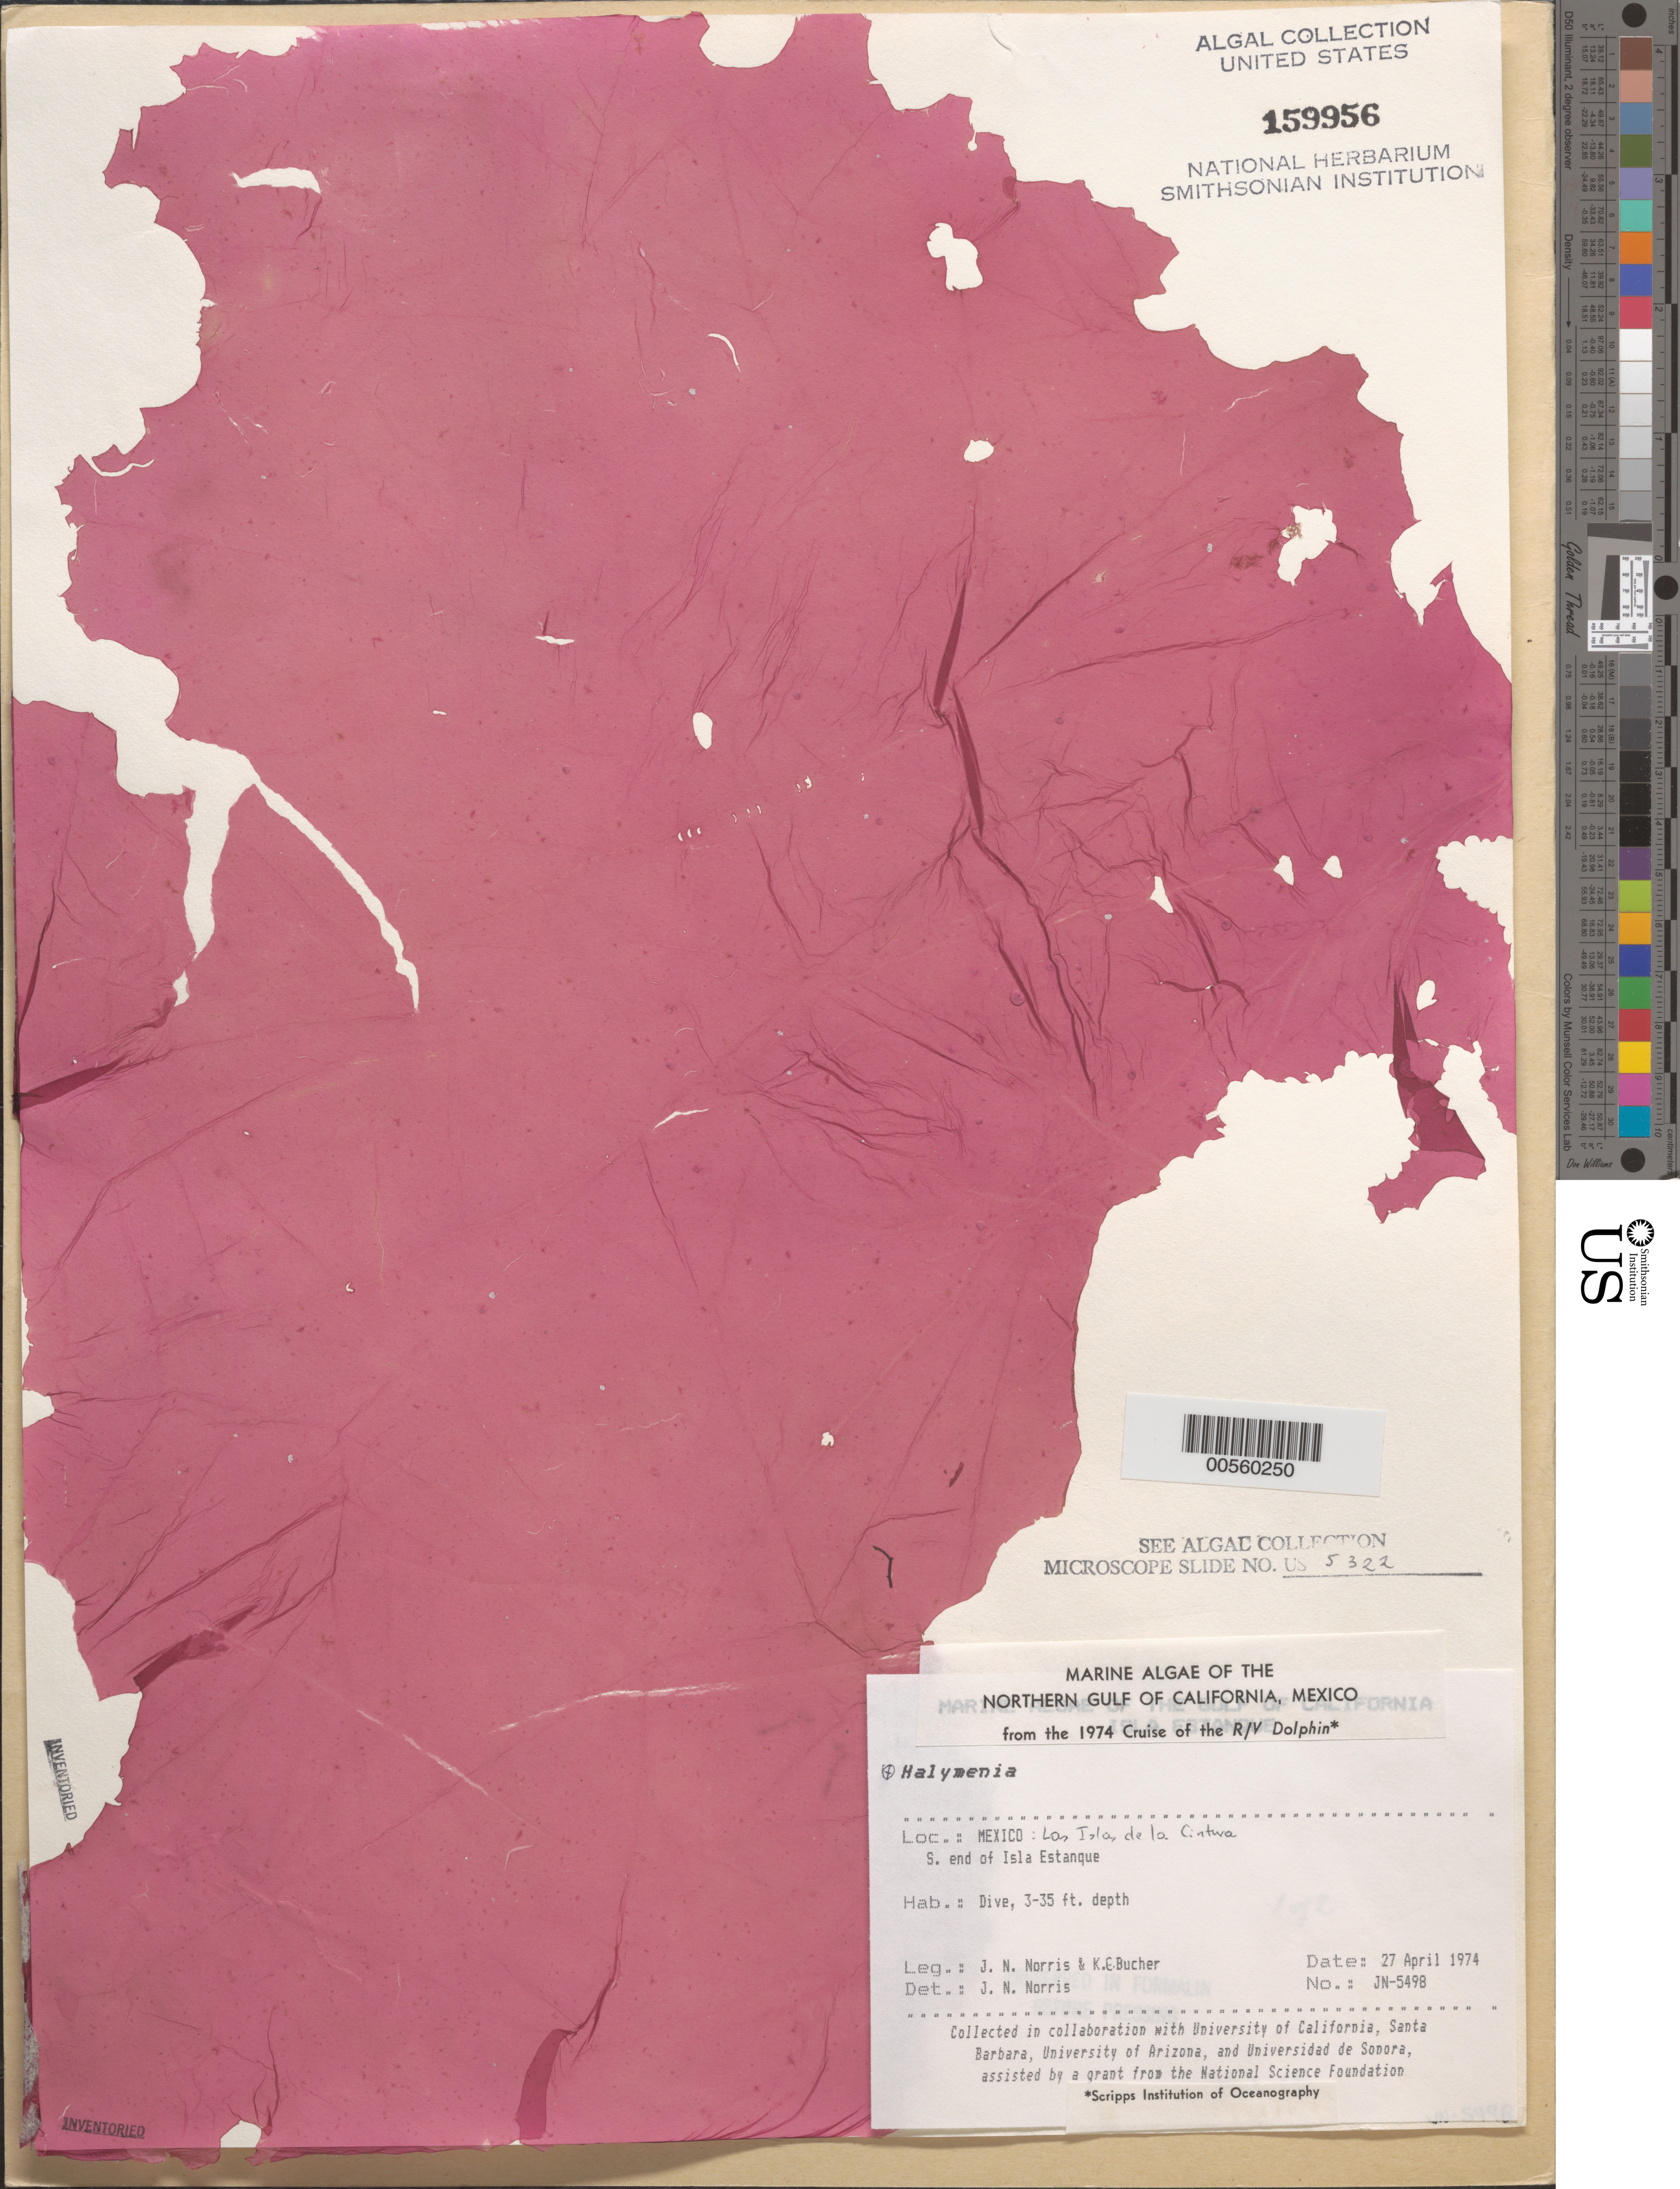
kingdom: Plantae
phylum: Rhodophyta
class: Florideophyceae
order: Halymeniales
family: Halymeniaceae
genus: Halymenia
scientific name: Halymenia sp.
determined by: Norris, James N.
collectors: J. N. Norris & K. E. Bucher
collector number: JN-5498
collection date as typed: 27 Apr 1974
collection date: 1974-04-27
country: Mexico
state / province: Baja California Norte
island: Isla Estanque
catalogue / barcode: US 159956